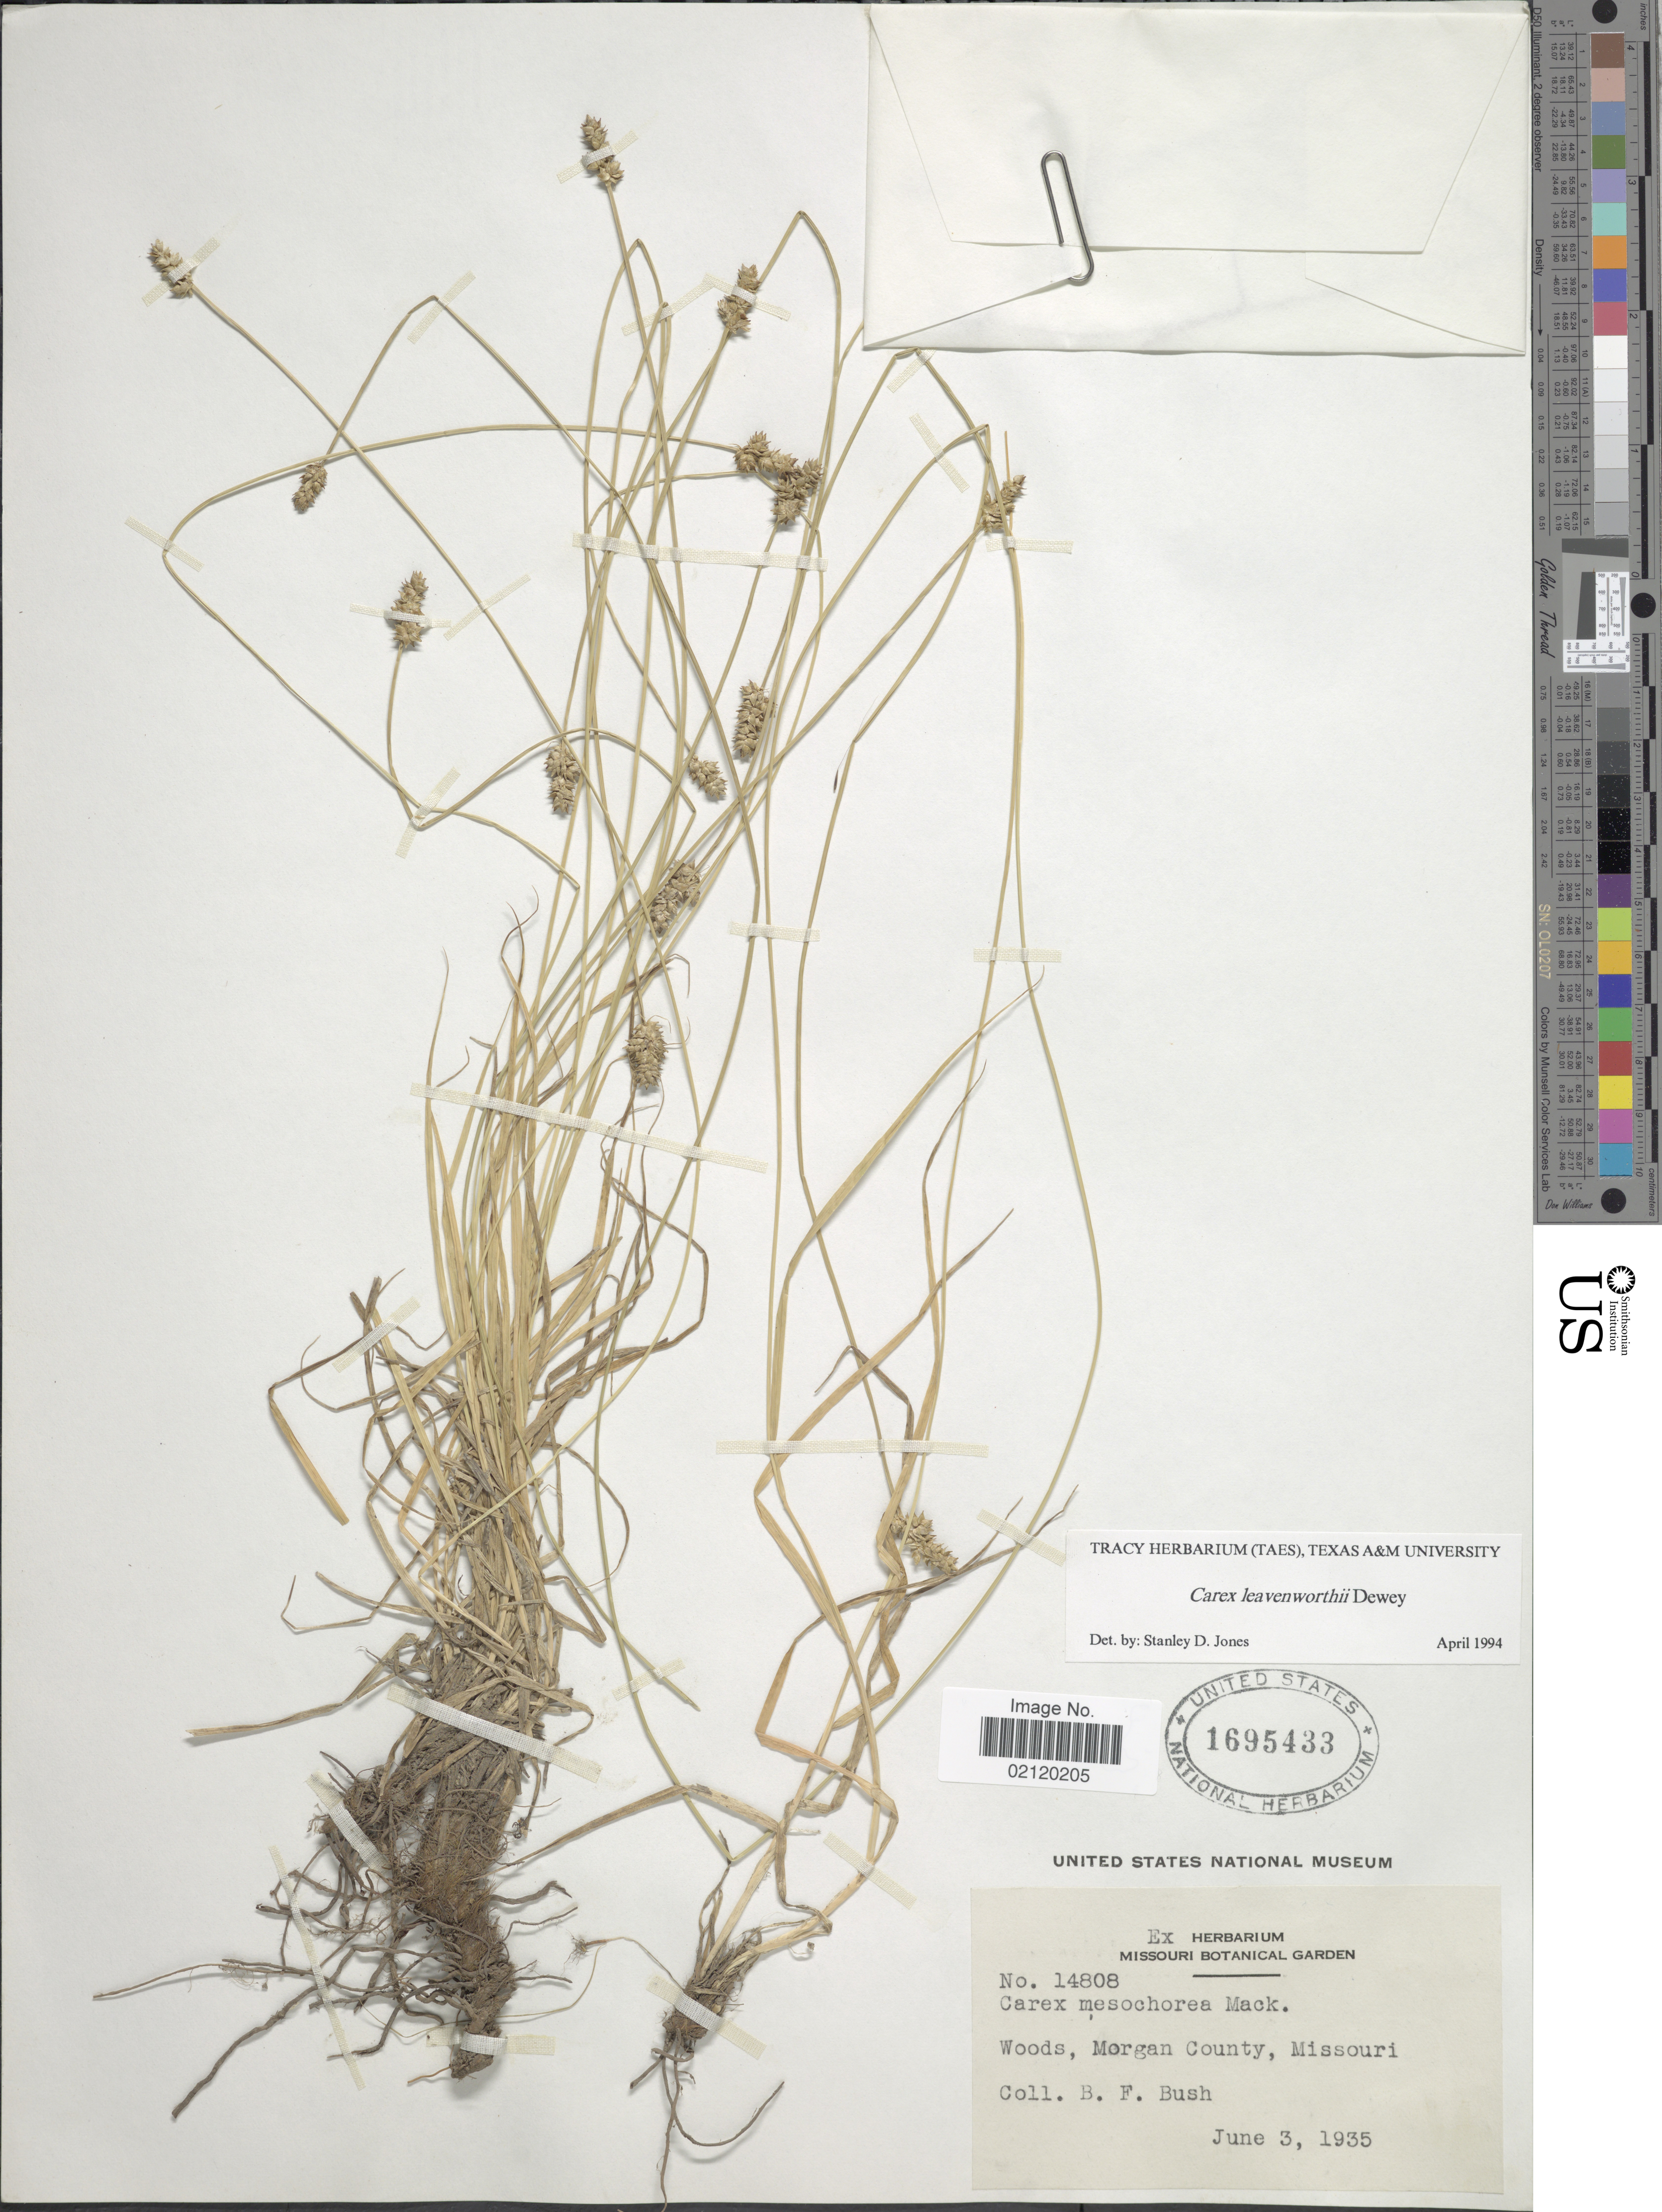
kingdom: Plantae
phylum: Tracheophyta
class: Liliopsida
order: Poales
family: Cyperaceae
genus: Carex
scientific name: Carex leavenworthii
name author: Dewey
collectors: B. F. Bush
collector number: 14808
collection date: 1935-06-03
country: United States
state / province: Missouri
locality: Woods, Morgan County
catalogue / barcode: US 1695433